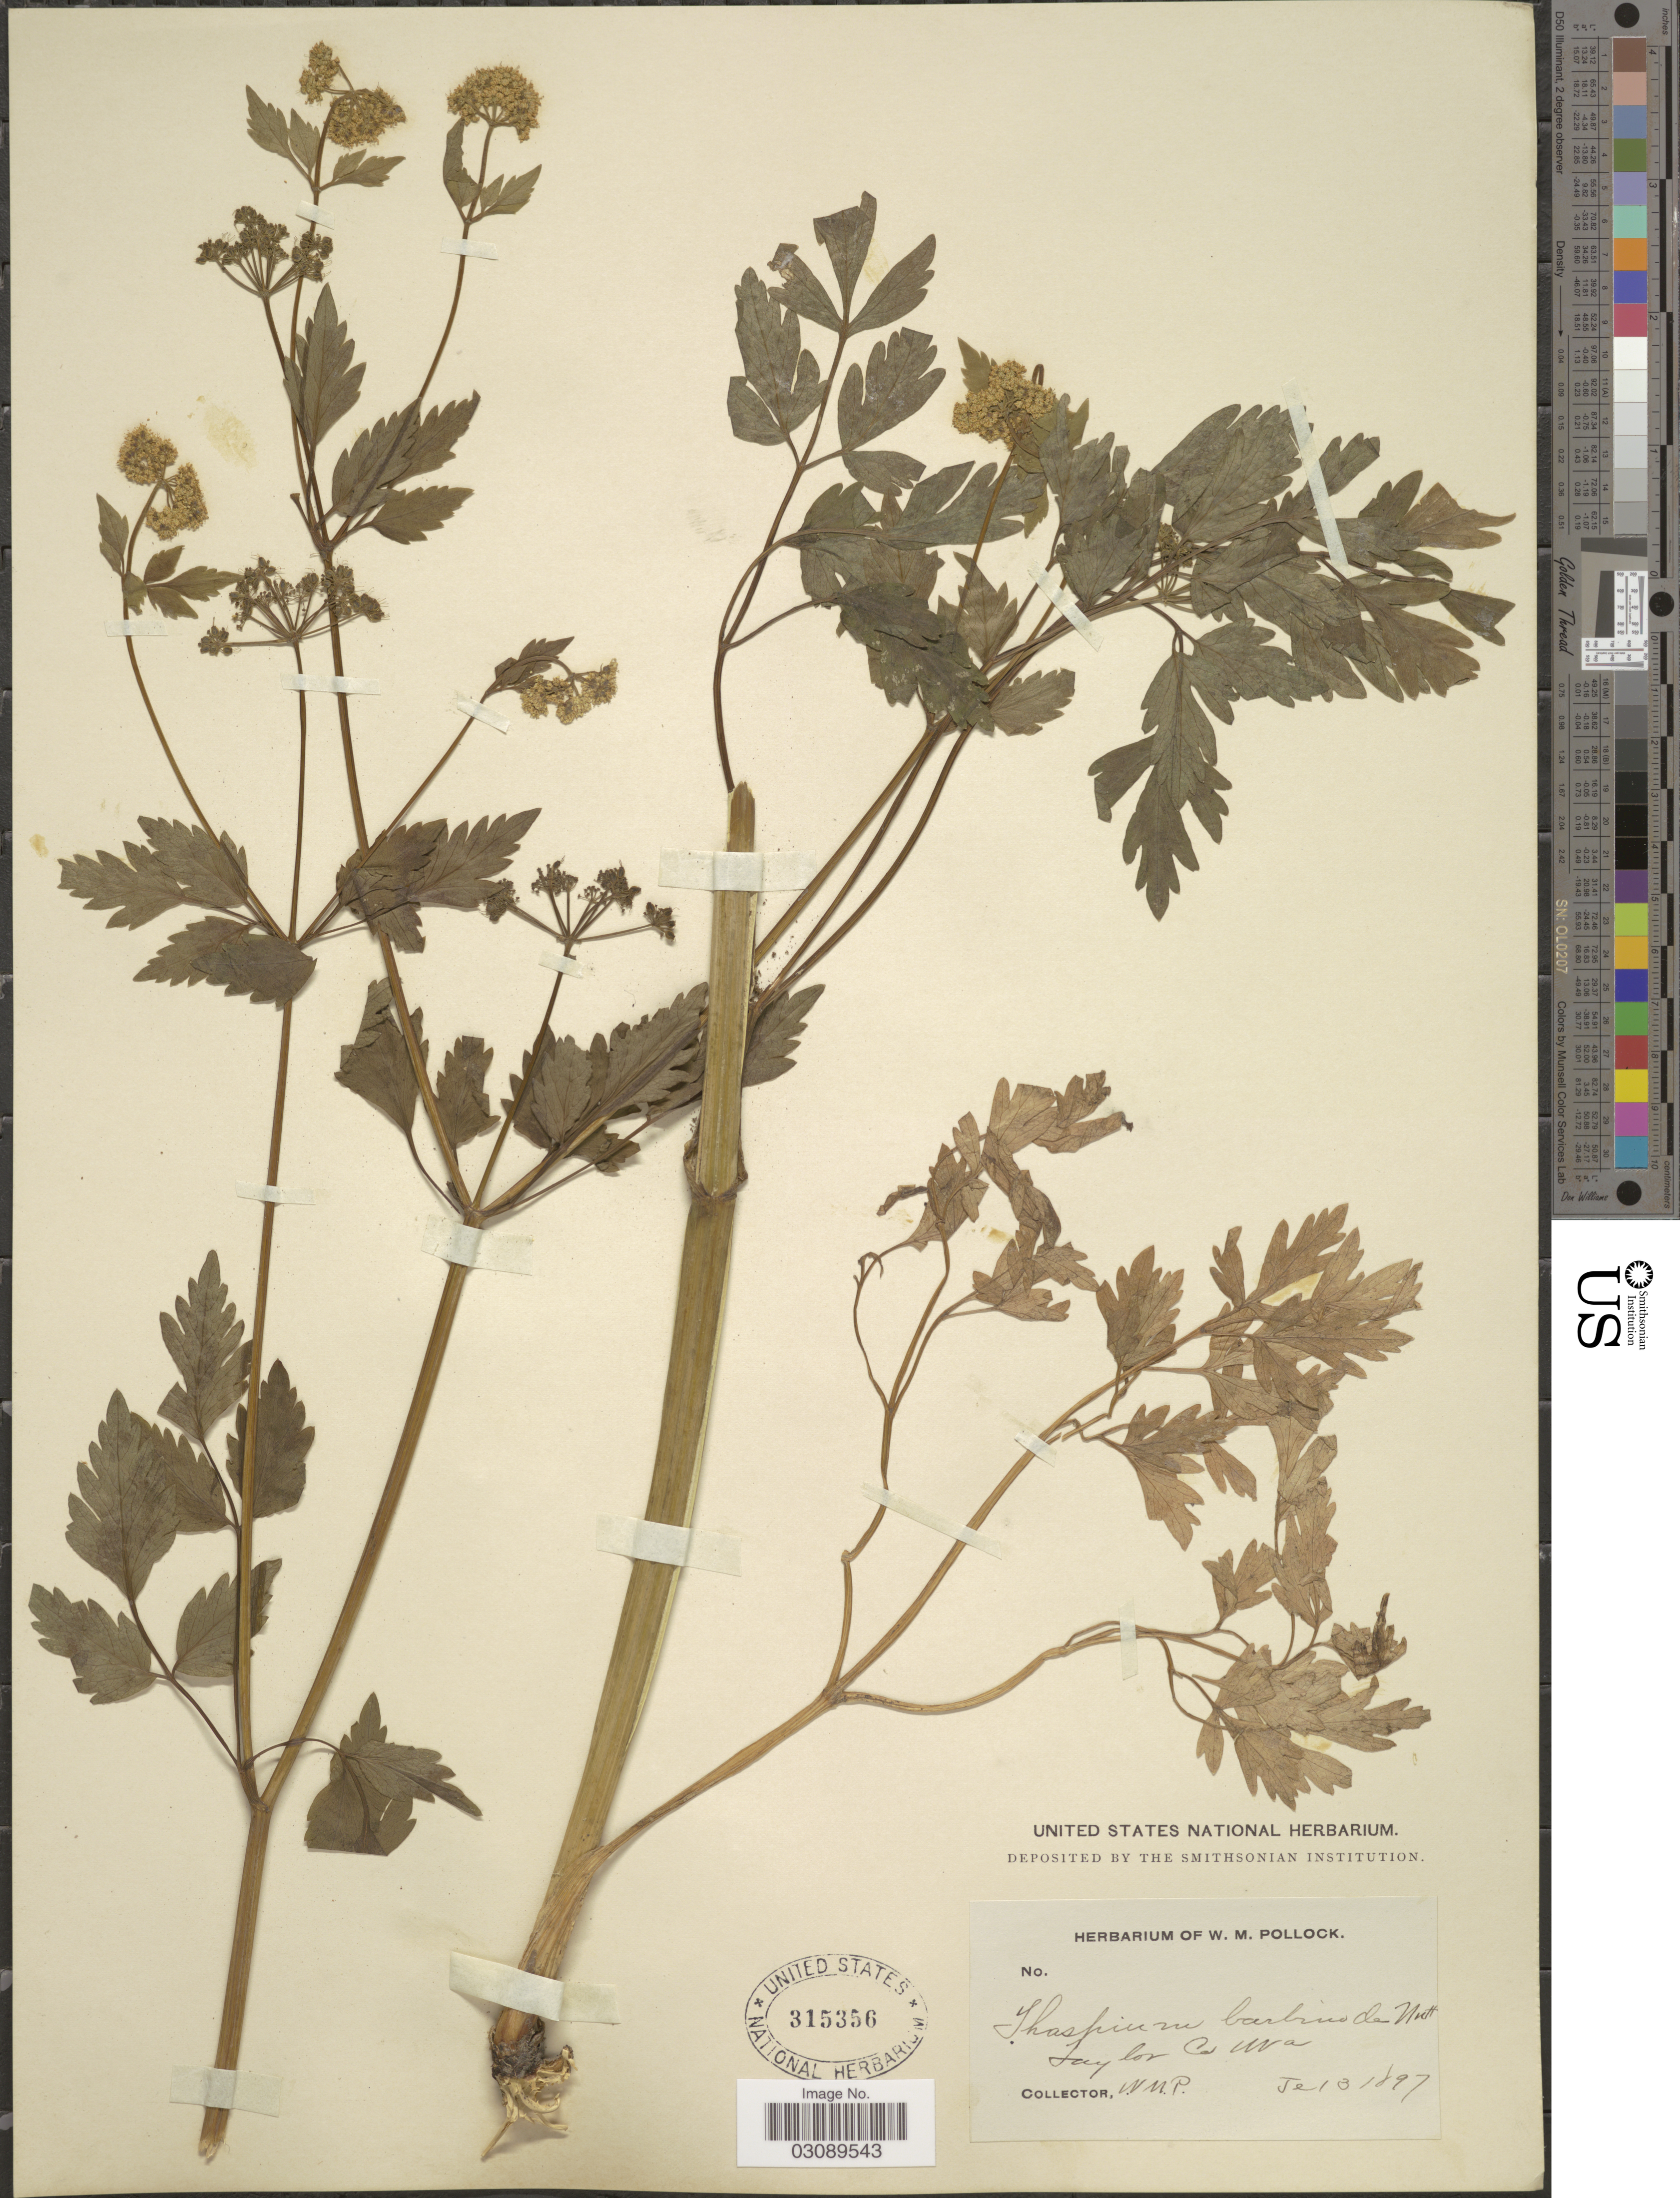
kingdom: Plantae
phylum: Tracheophyta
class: Magnoliopsida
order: Apiales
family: Apiaceae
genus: Thaspium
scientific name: Thaspium barbinode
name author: (Michx.) Nutt.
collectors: W. M. Pollock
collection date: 1897-02-13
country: United States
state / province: West Virginia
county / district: Taylor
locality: Taylor Co.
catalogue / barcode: US 315356